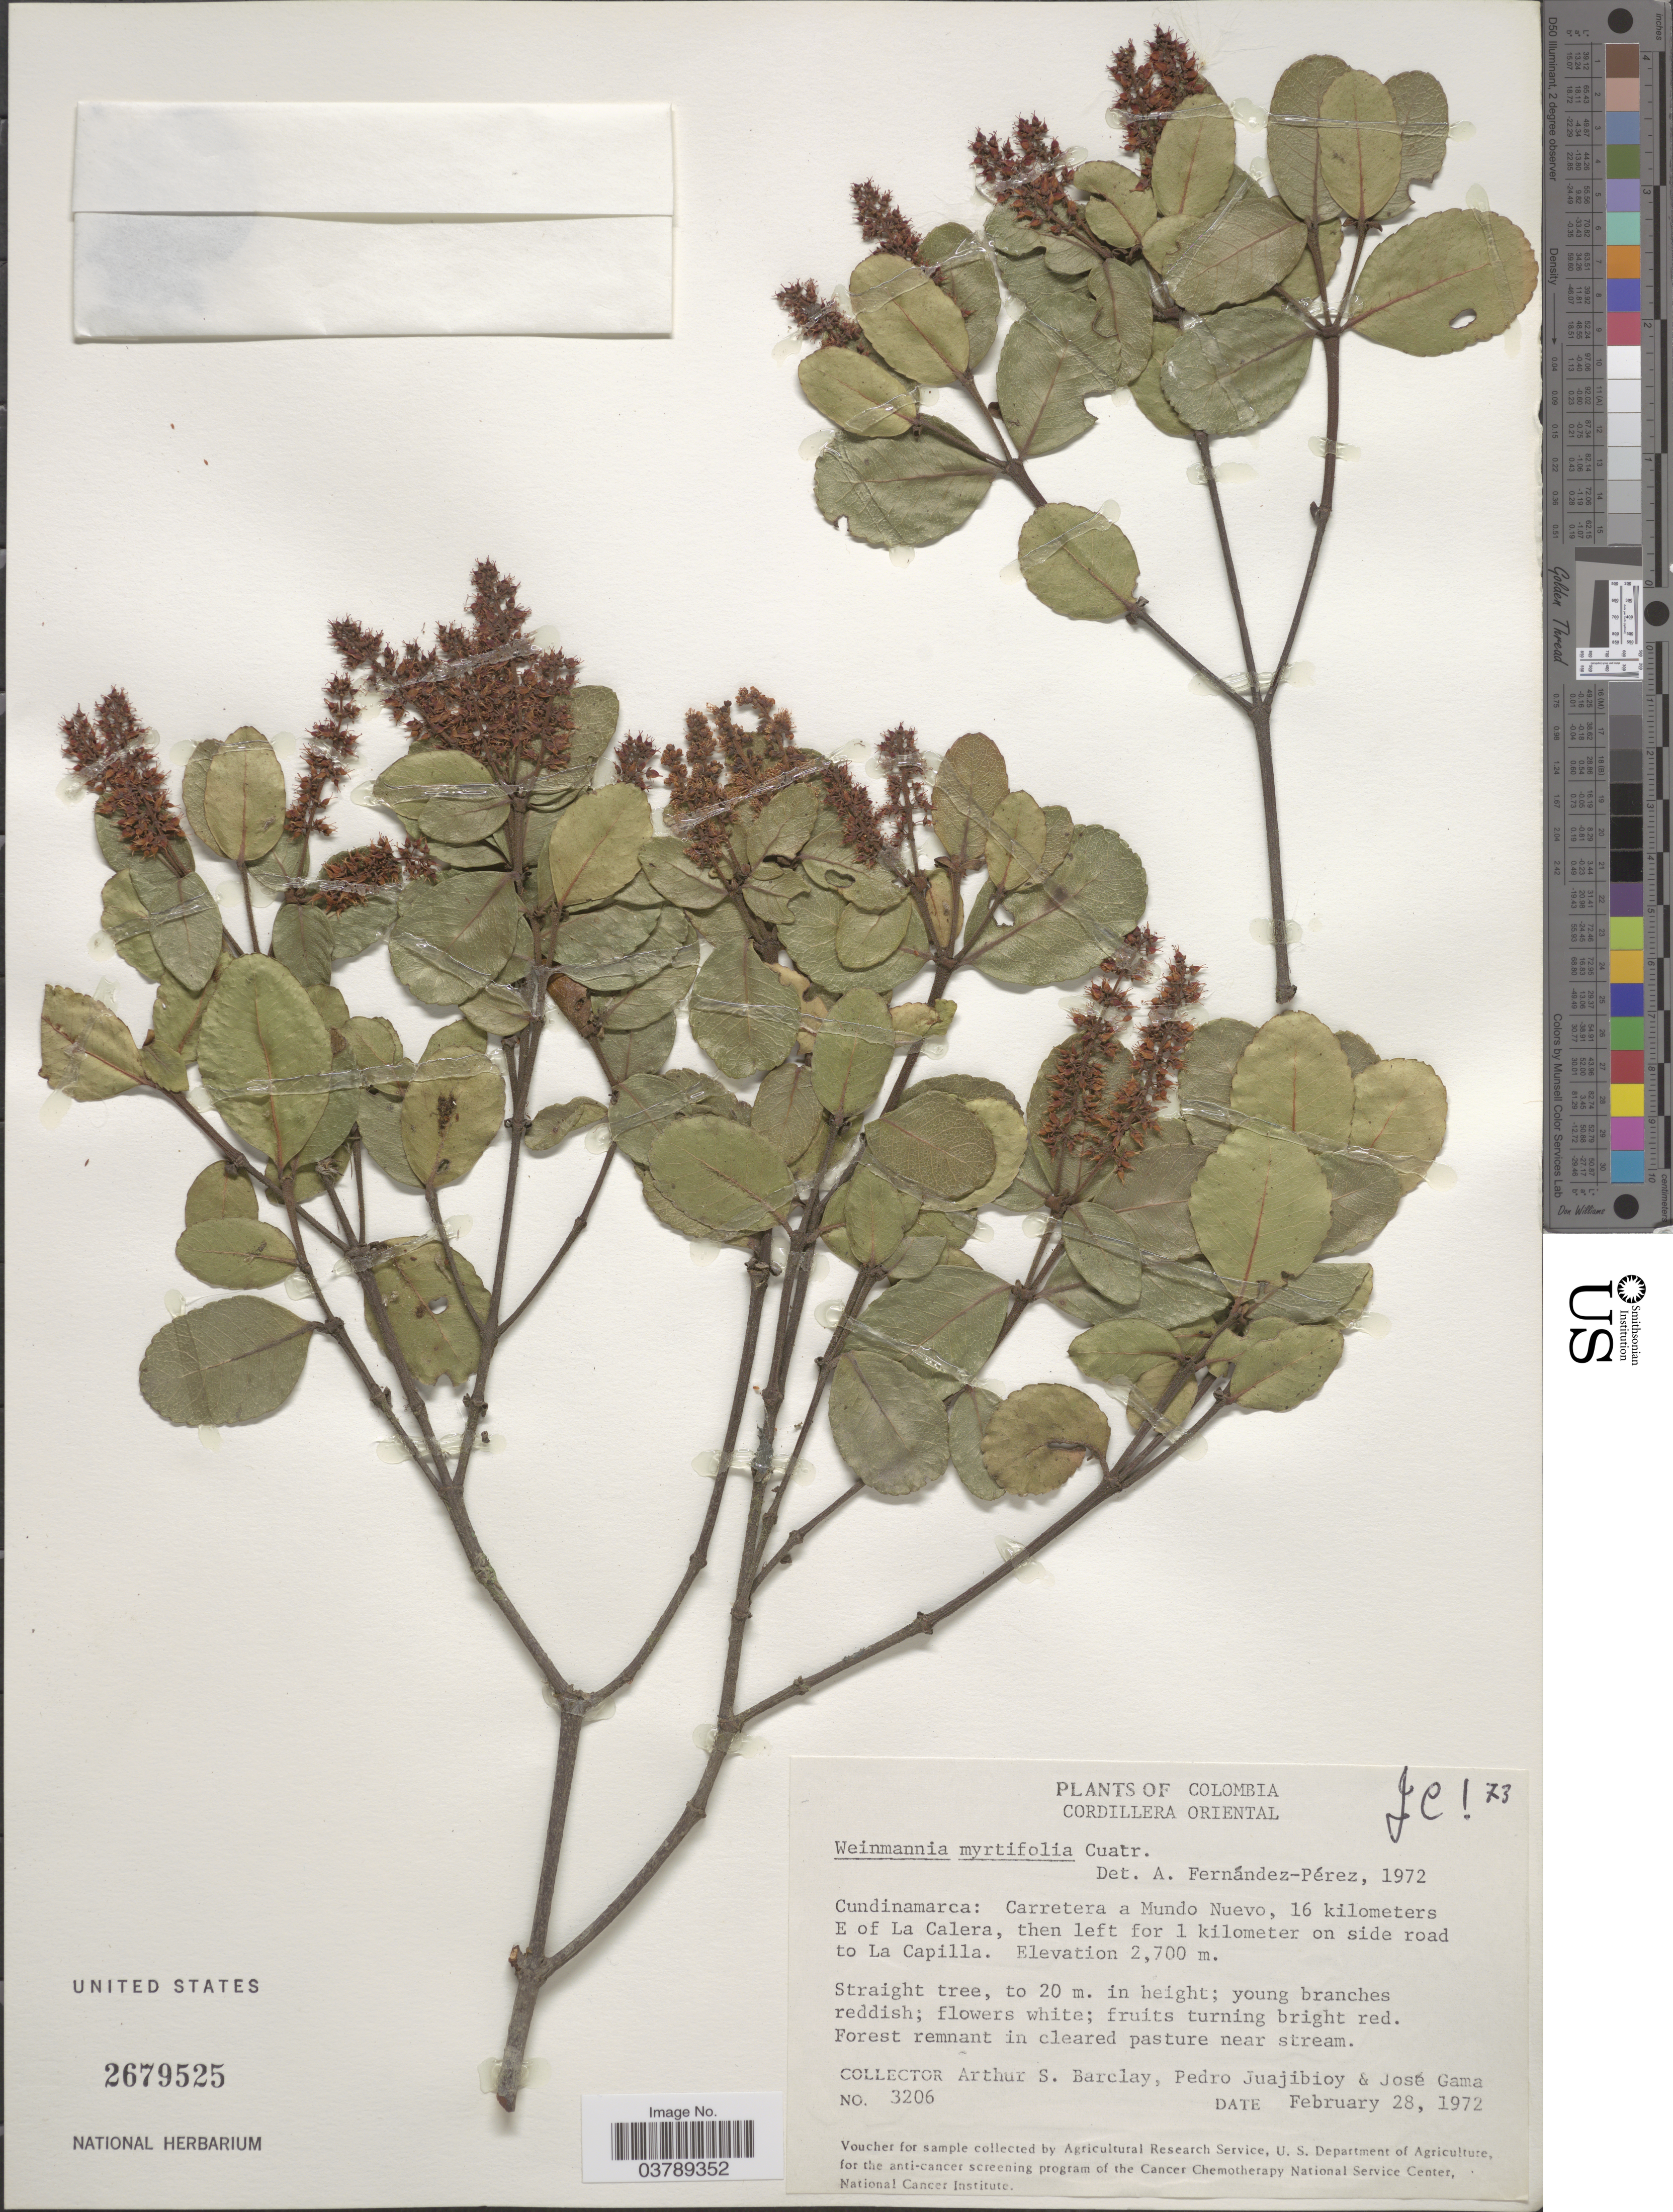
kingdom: Plantae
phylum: Tracheophyta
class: Magnoliopsida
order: Oxalidales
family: Cunoniaceae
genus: Weinmannia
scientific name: Weinmannia myrtifolia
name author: Cuatrec.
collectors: A. S. Barclay, P. Juajibioy & J. Gama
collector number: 3206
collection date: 1972-02-28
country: Colombia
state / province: Cundinamarca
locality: Cordillera Oriental. Carretera a Mundo Nuevo, 16 kilometers E of La Calera, then left for 1 kilometer on side road to La Capilla.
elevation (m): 2700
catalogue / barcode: US 2679525